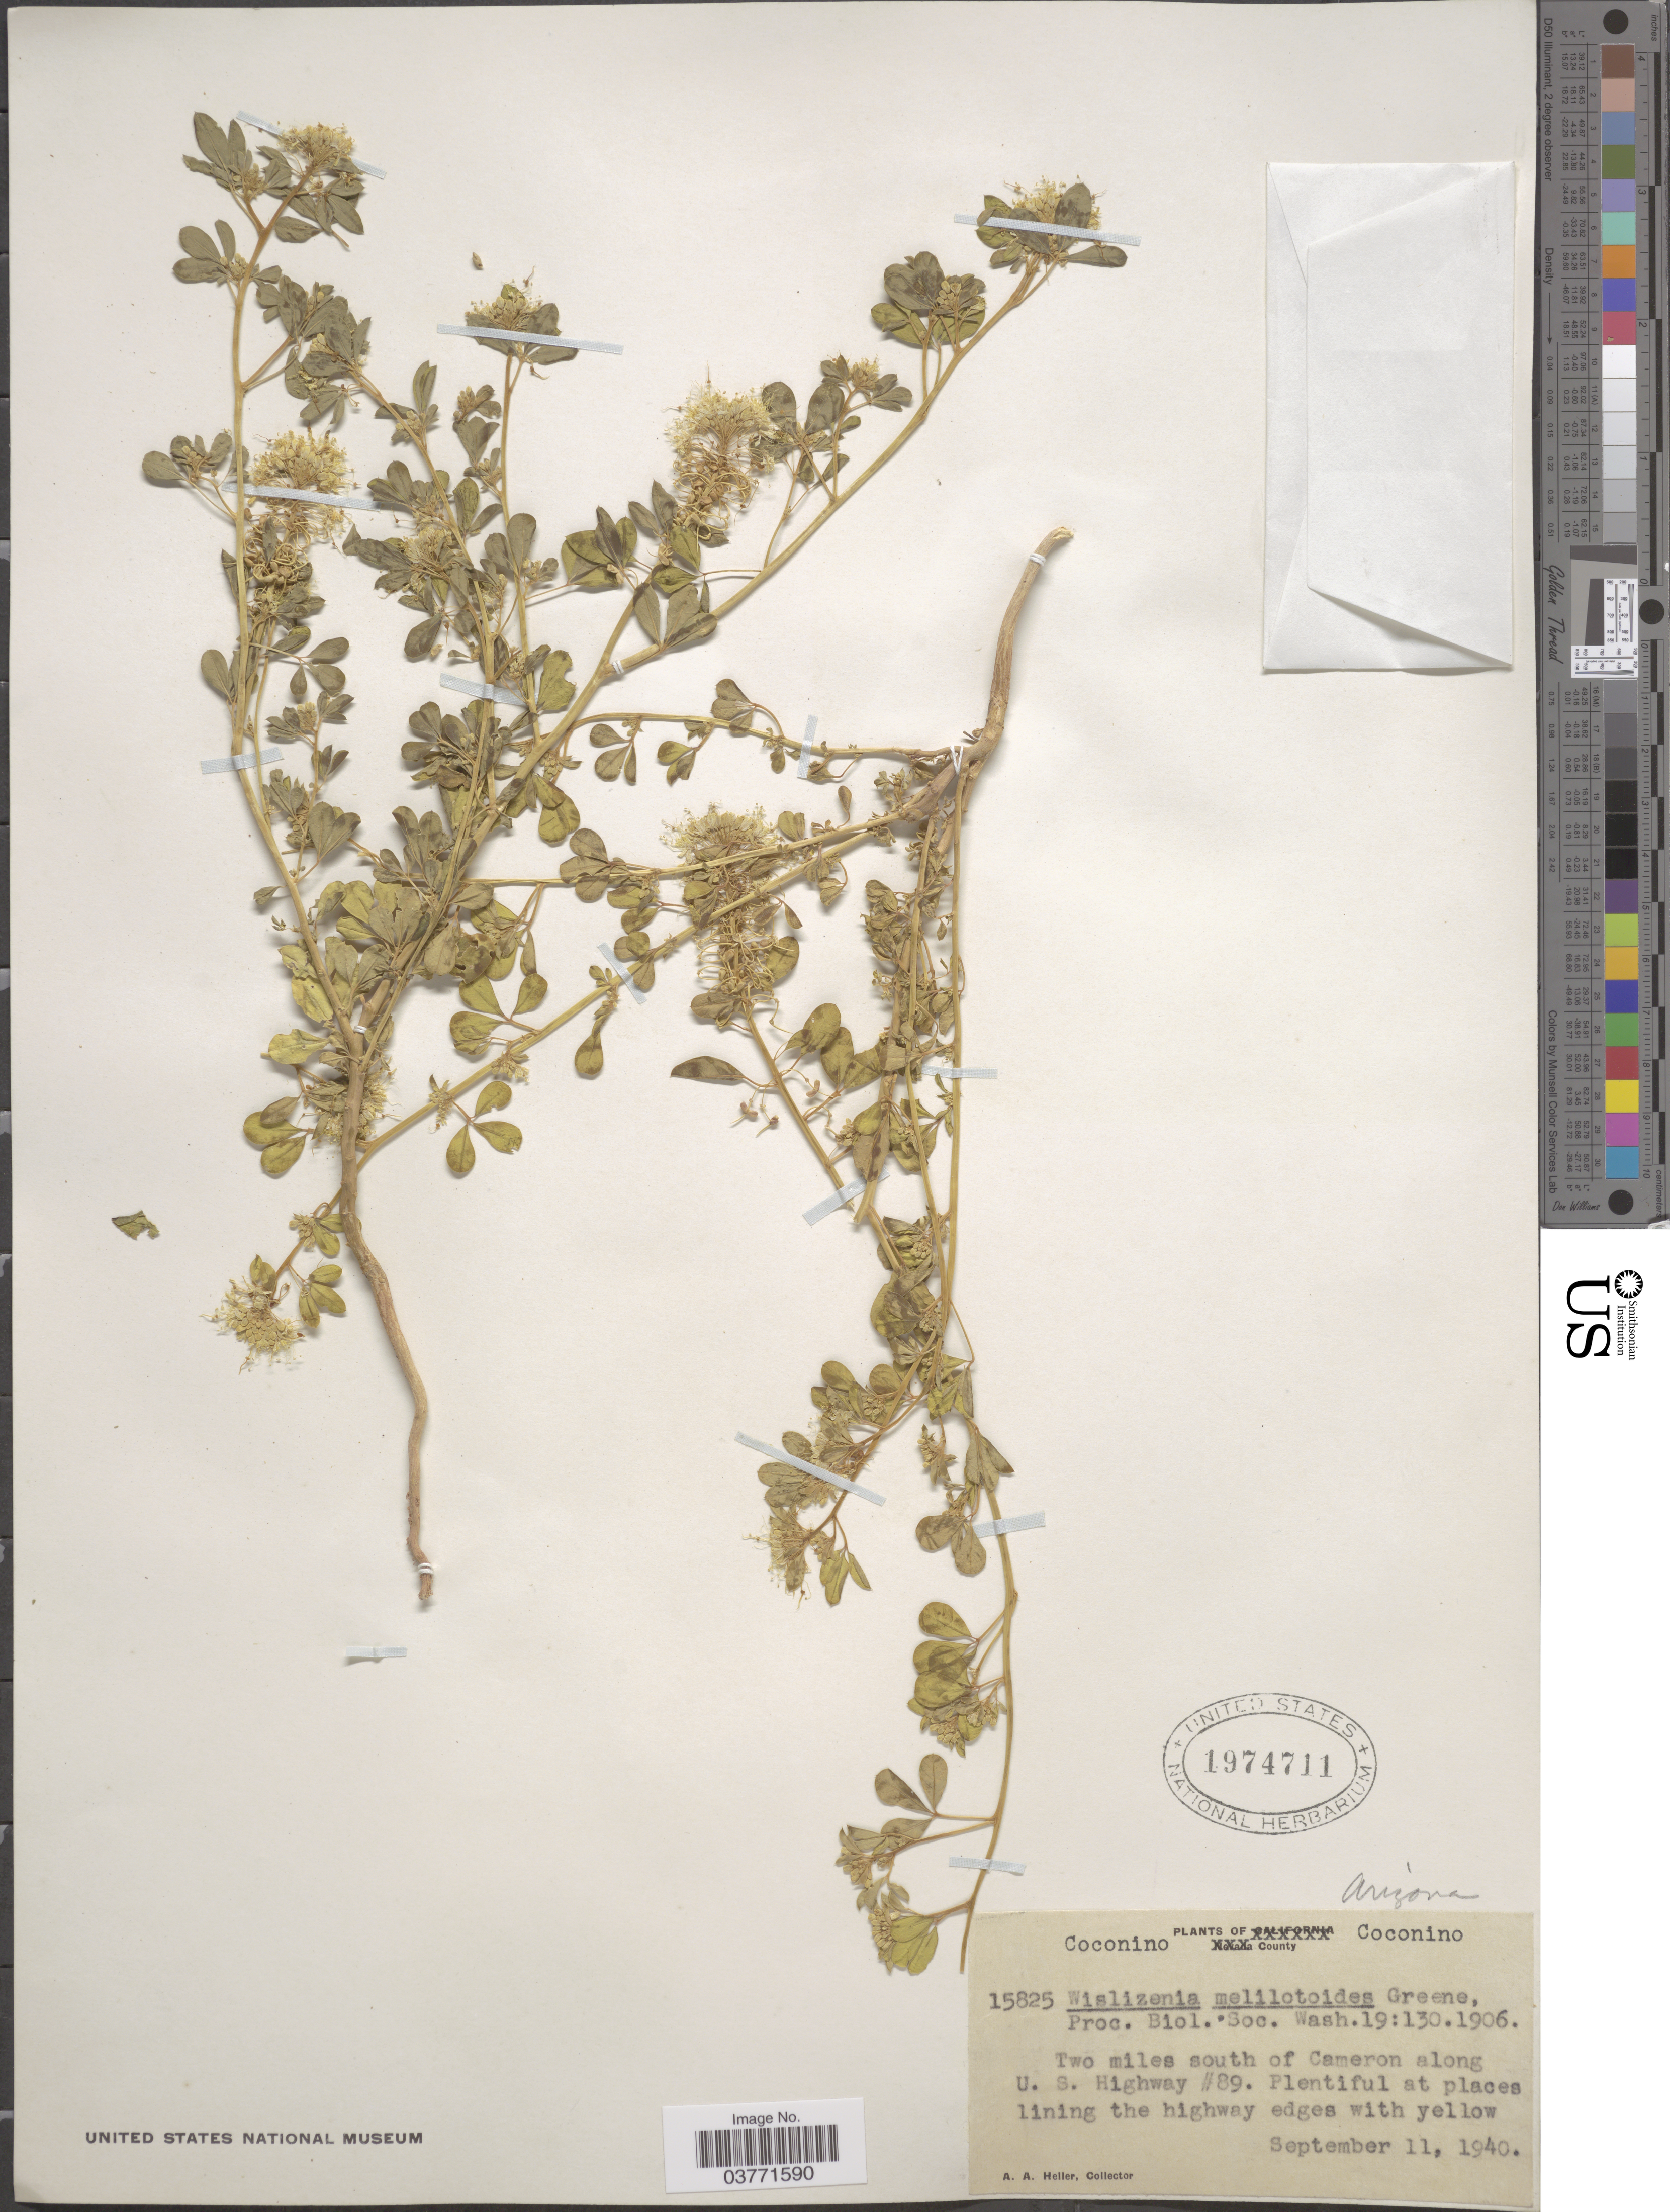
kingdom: Plantae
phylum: Tracheophyta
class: Magnoliopsida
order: Brassicales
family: Cleomaceae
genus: Cleomella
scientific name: Cleomella refracta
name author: (Engelm.) J.C. Hall & Roalson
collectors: A. A. Heller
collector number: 15825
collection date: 1940-09-11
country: United States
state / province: Arizona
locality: Coconino County. Two miles south of Cameron along U.S. Highway #89.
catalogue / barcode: US 1974711